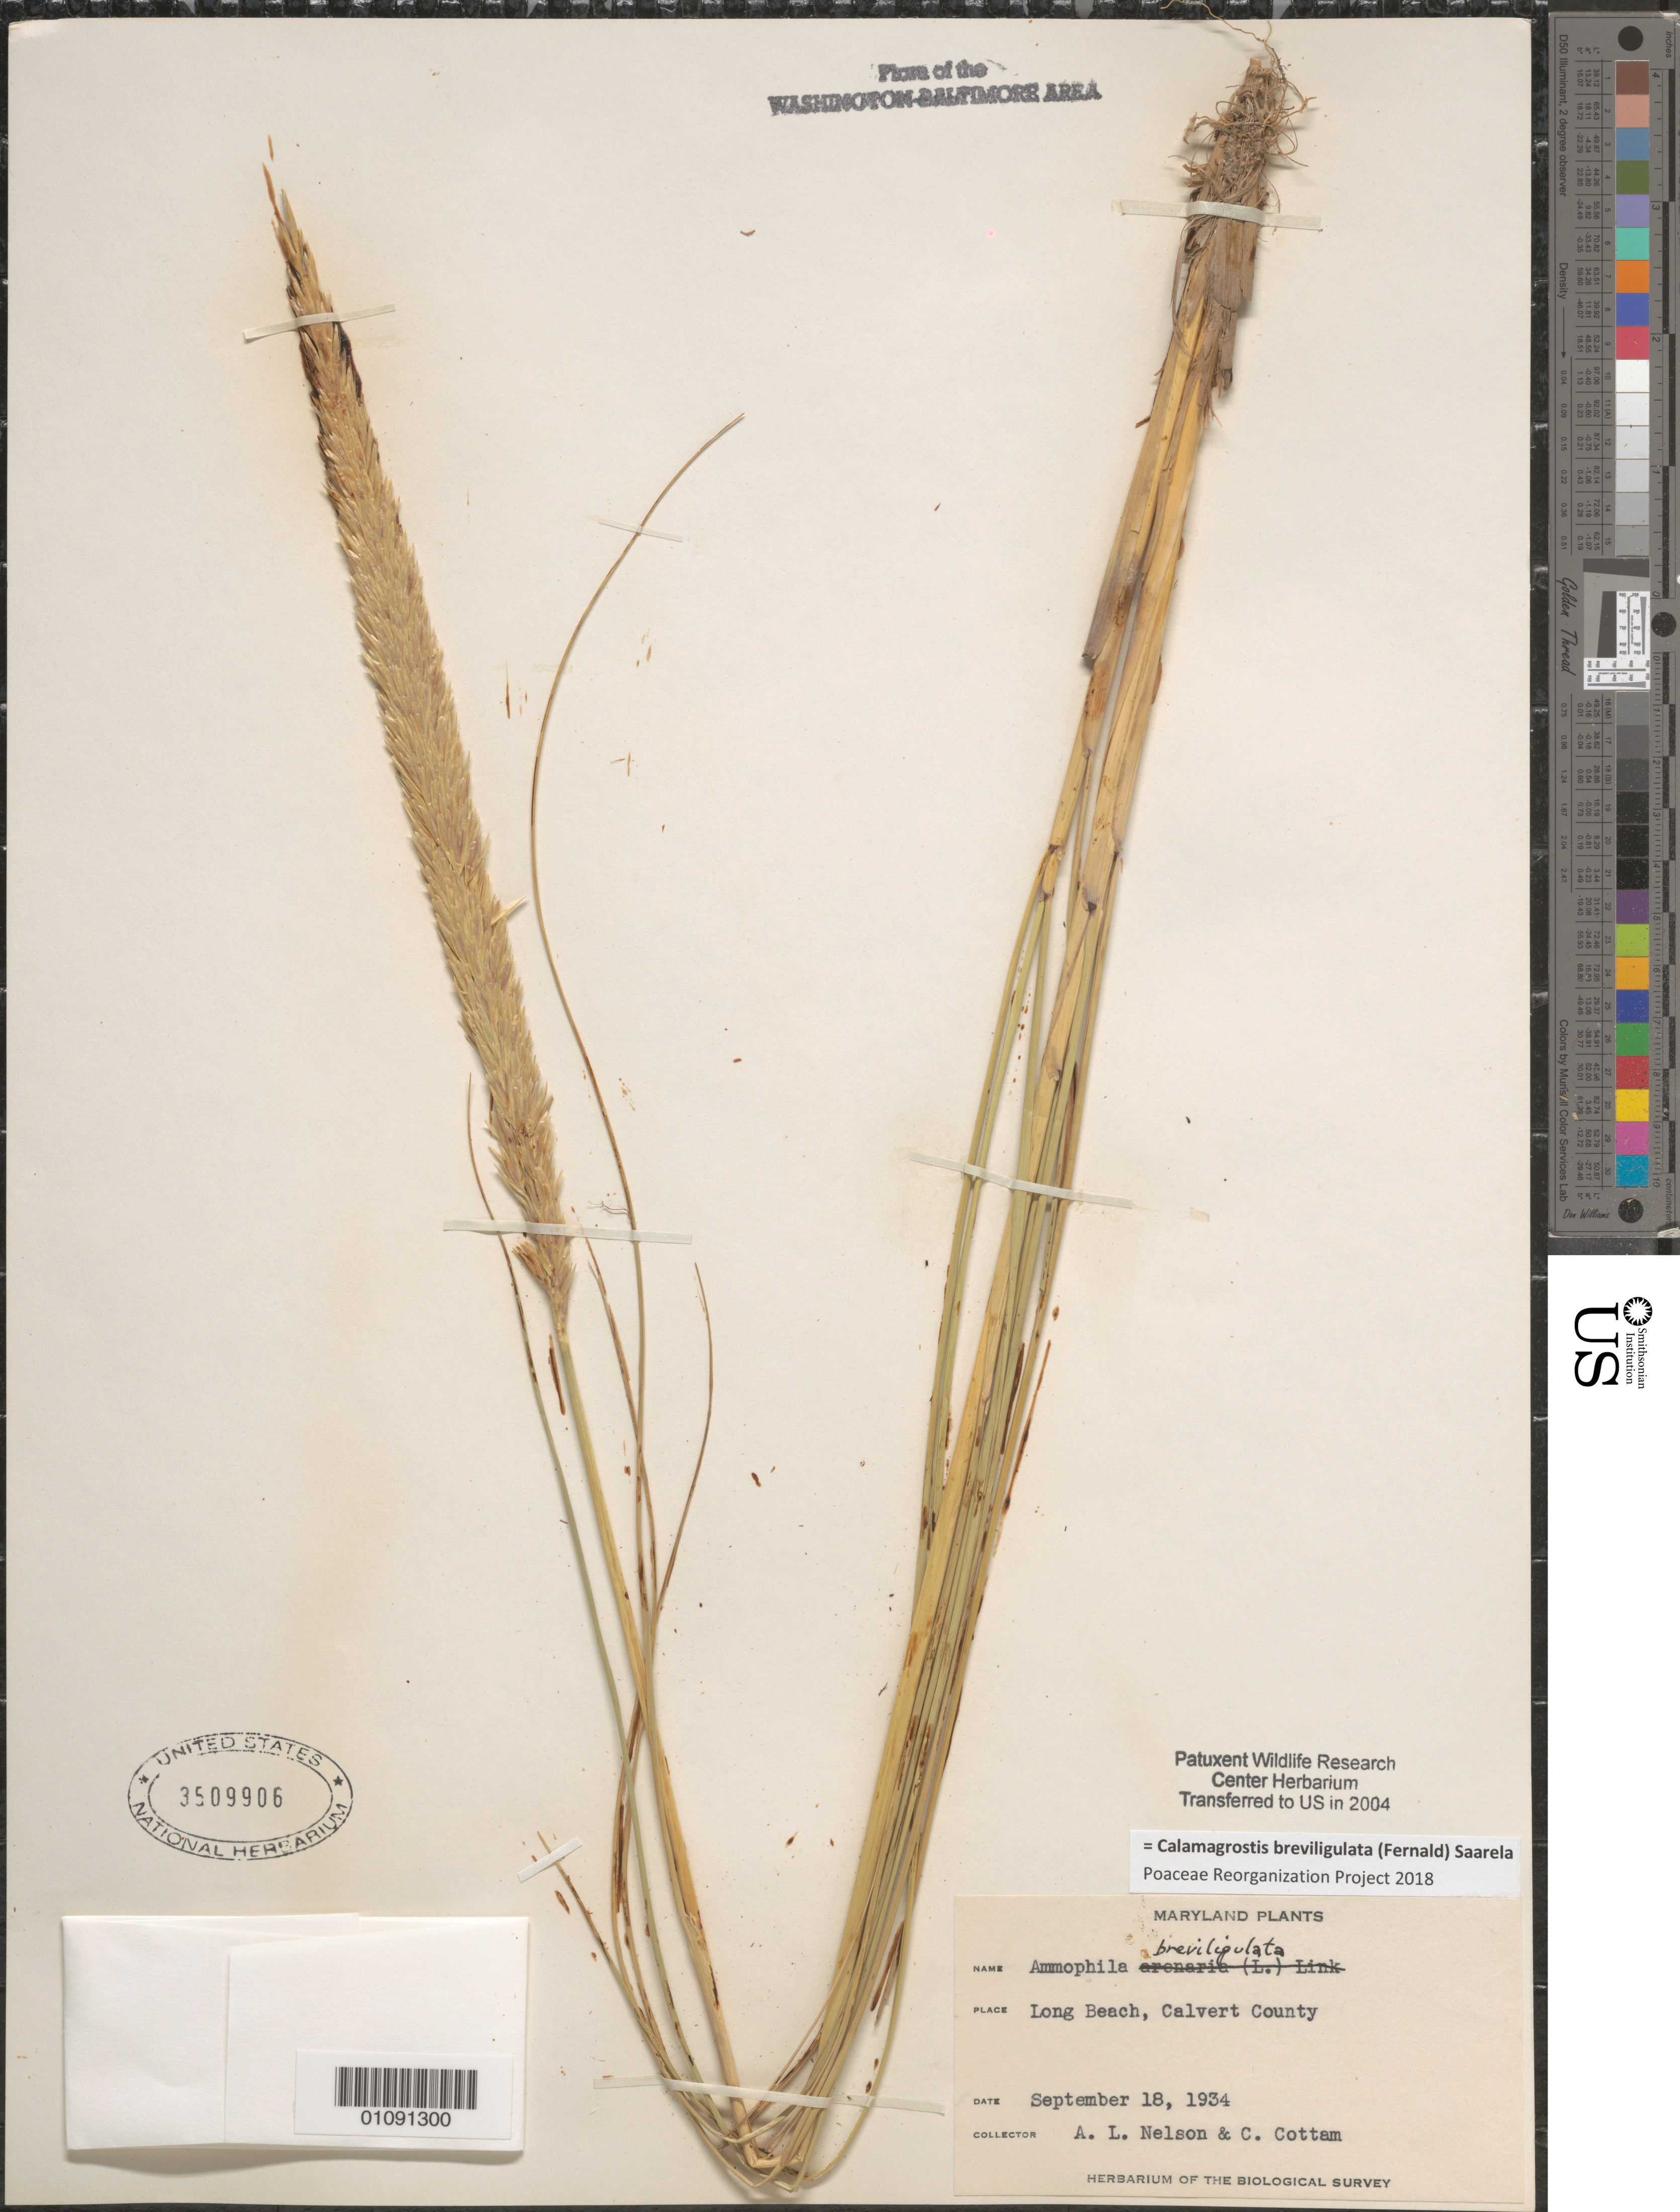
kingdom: Plantae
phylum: Tracheophyta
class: Liliopsida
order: Poales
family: Poaceae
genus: Calamagrostis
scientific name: Calamagrostis breviligulata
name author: (Fernald) Saarela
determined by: Poaceae Reorganization Project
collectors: A. L. Nelson & C. Cottam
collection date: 1934-09-18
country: United States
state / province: Maryland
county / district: Calvert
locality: Long Beach.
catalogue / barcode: US 3509906